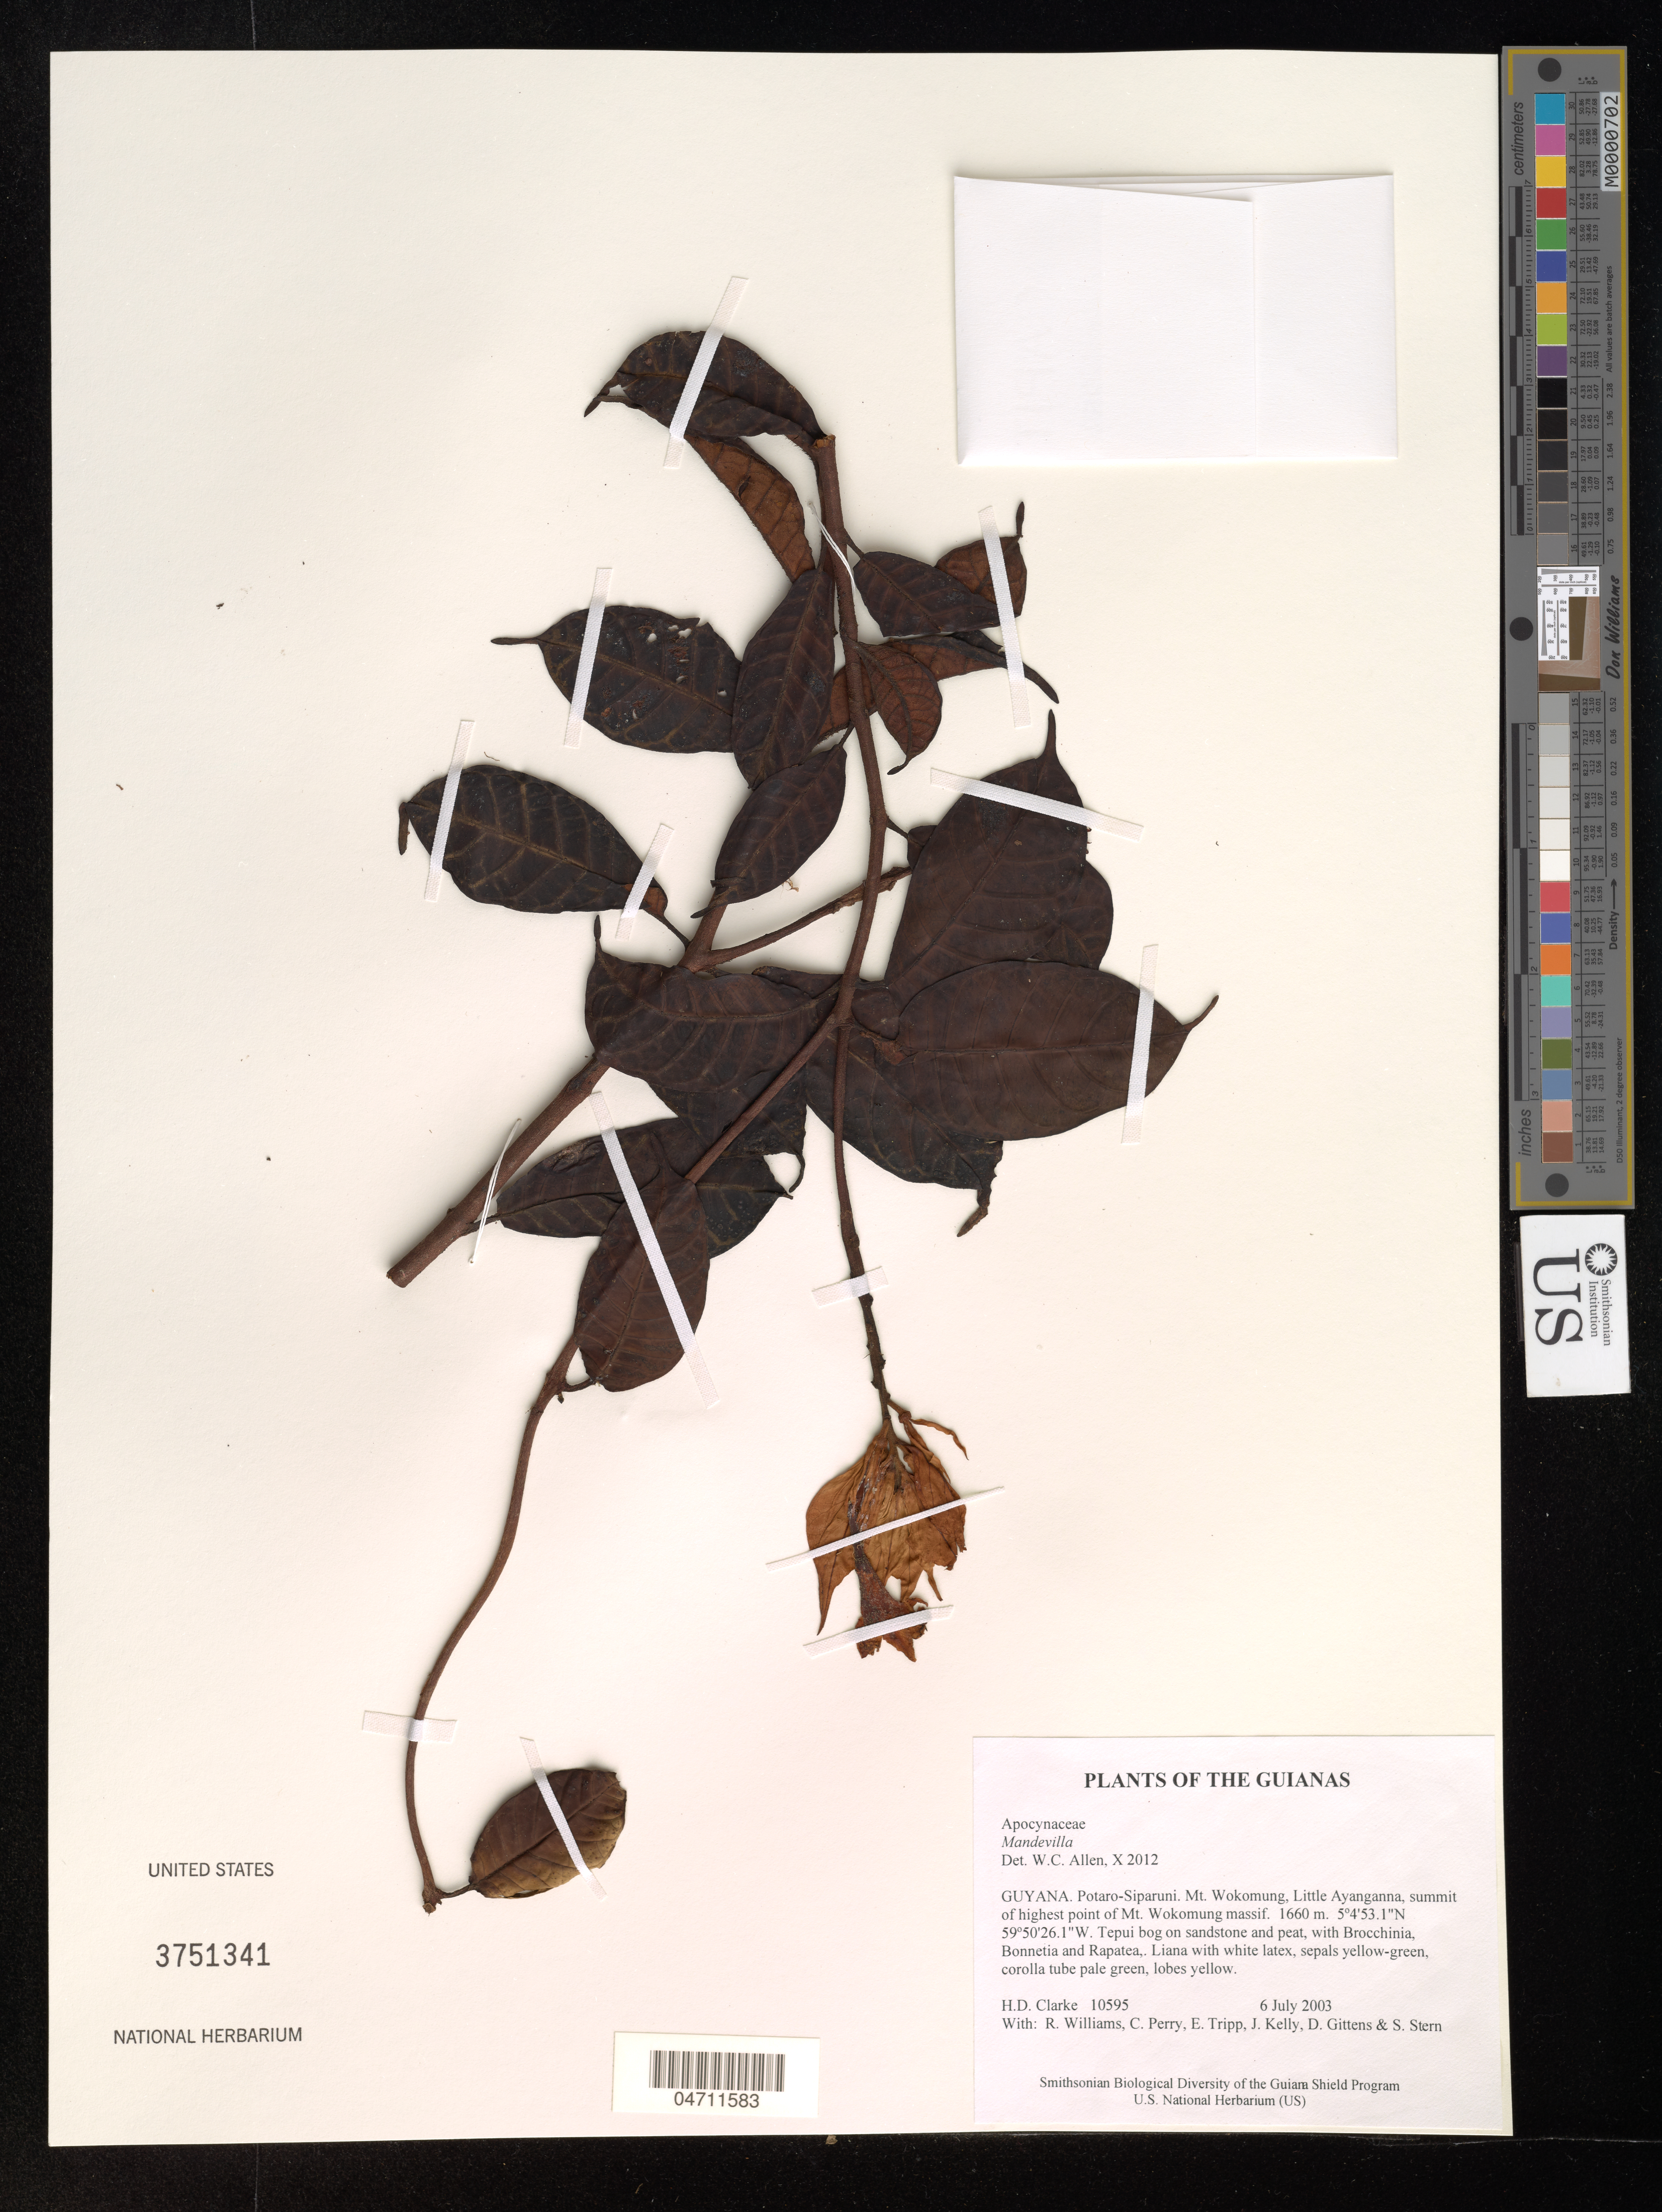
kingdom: Plantae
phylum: Tracheophyta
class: Magnoliopsida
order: Gentianales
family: Apocynaceae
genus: Mandevilla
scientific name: Mandevilla sp.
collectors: H. D. Clarke, R. Williams, C. Perry, E. Tripp, J. Kelly, D. Gittens & S. R. Stern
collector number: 10595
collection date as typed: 6 July 2003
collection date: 2003-07-06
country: Guyana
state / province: Potaro-Siparuni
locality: Mt. Wokomung, Little Ayanganna, summit of highest point of Mt. Wokomung massif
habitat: Tepui bog on sandstone and peat, with Brocchinia, Bonnetia and Rapatea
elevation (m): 1660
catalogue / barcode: US 3751341